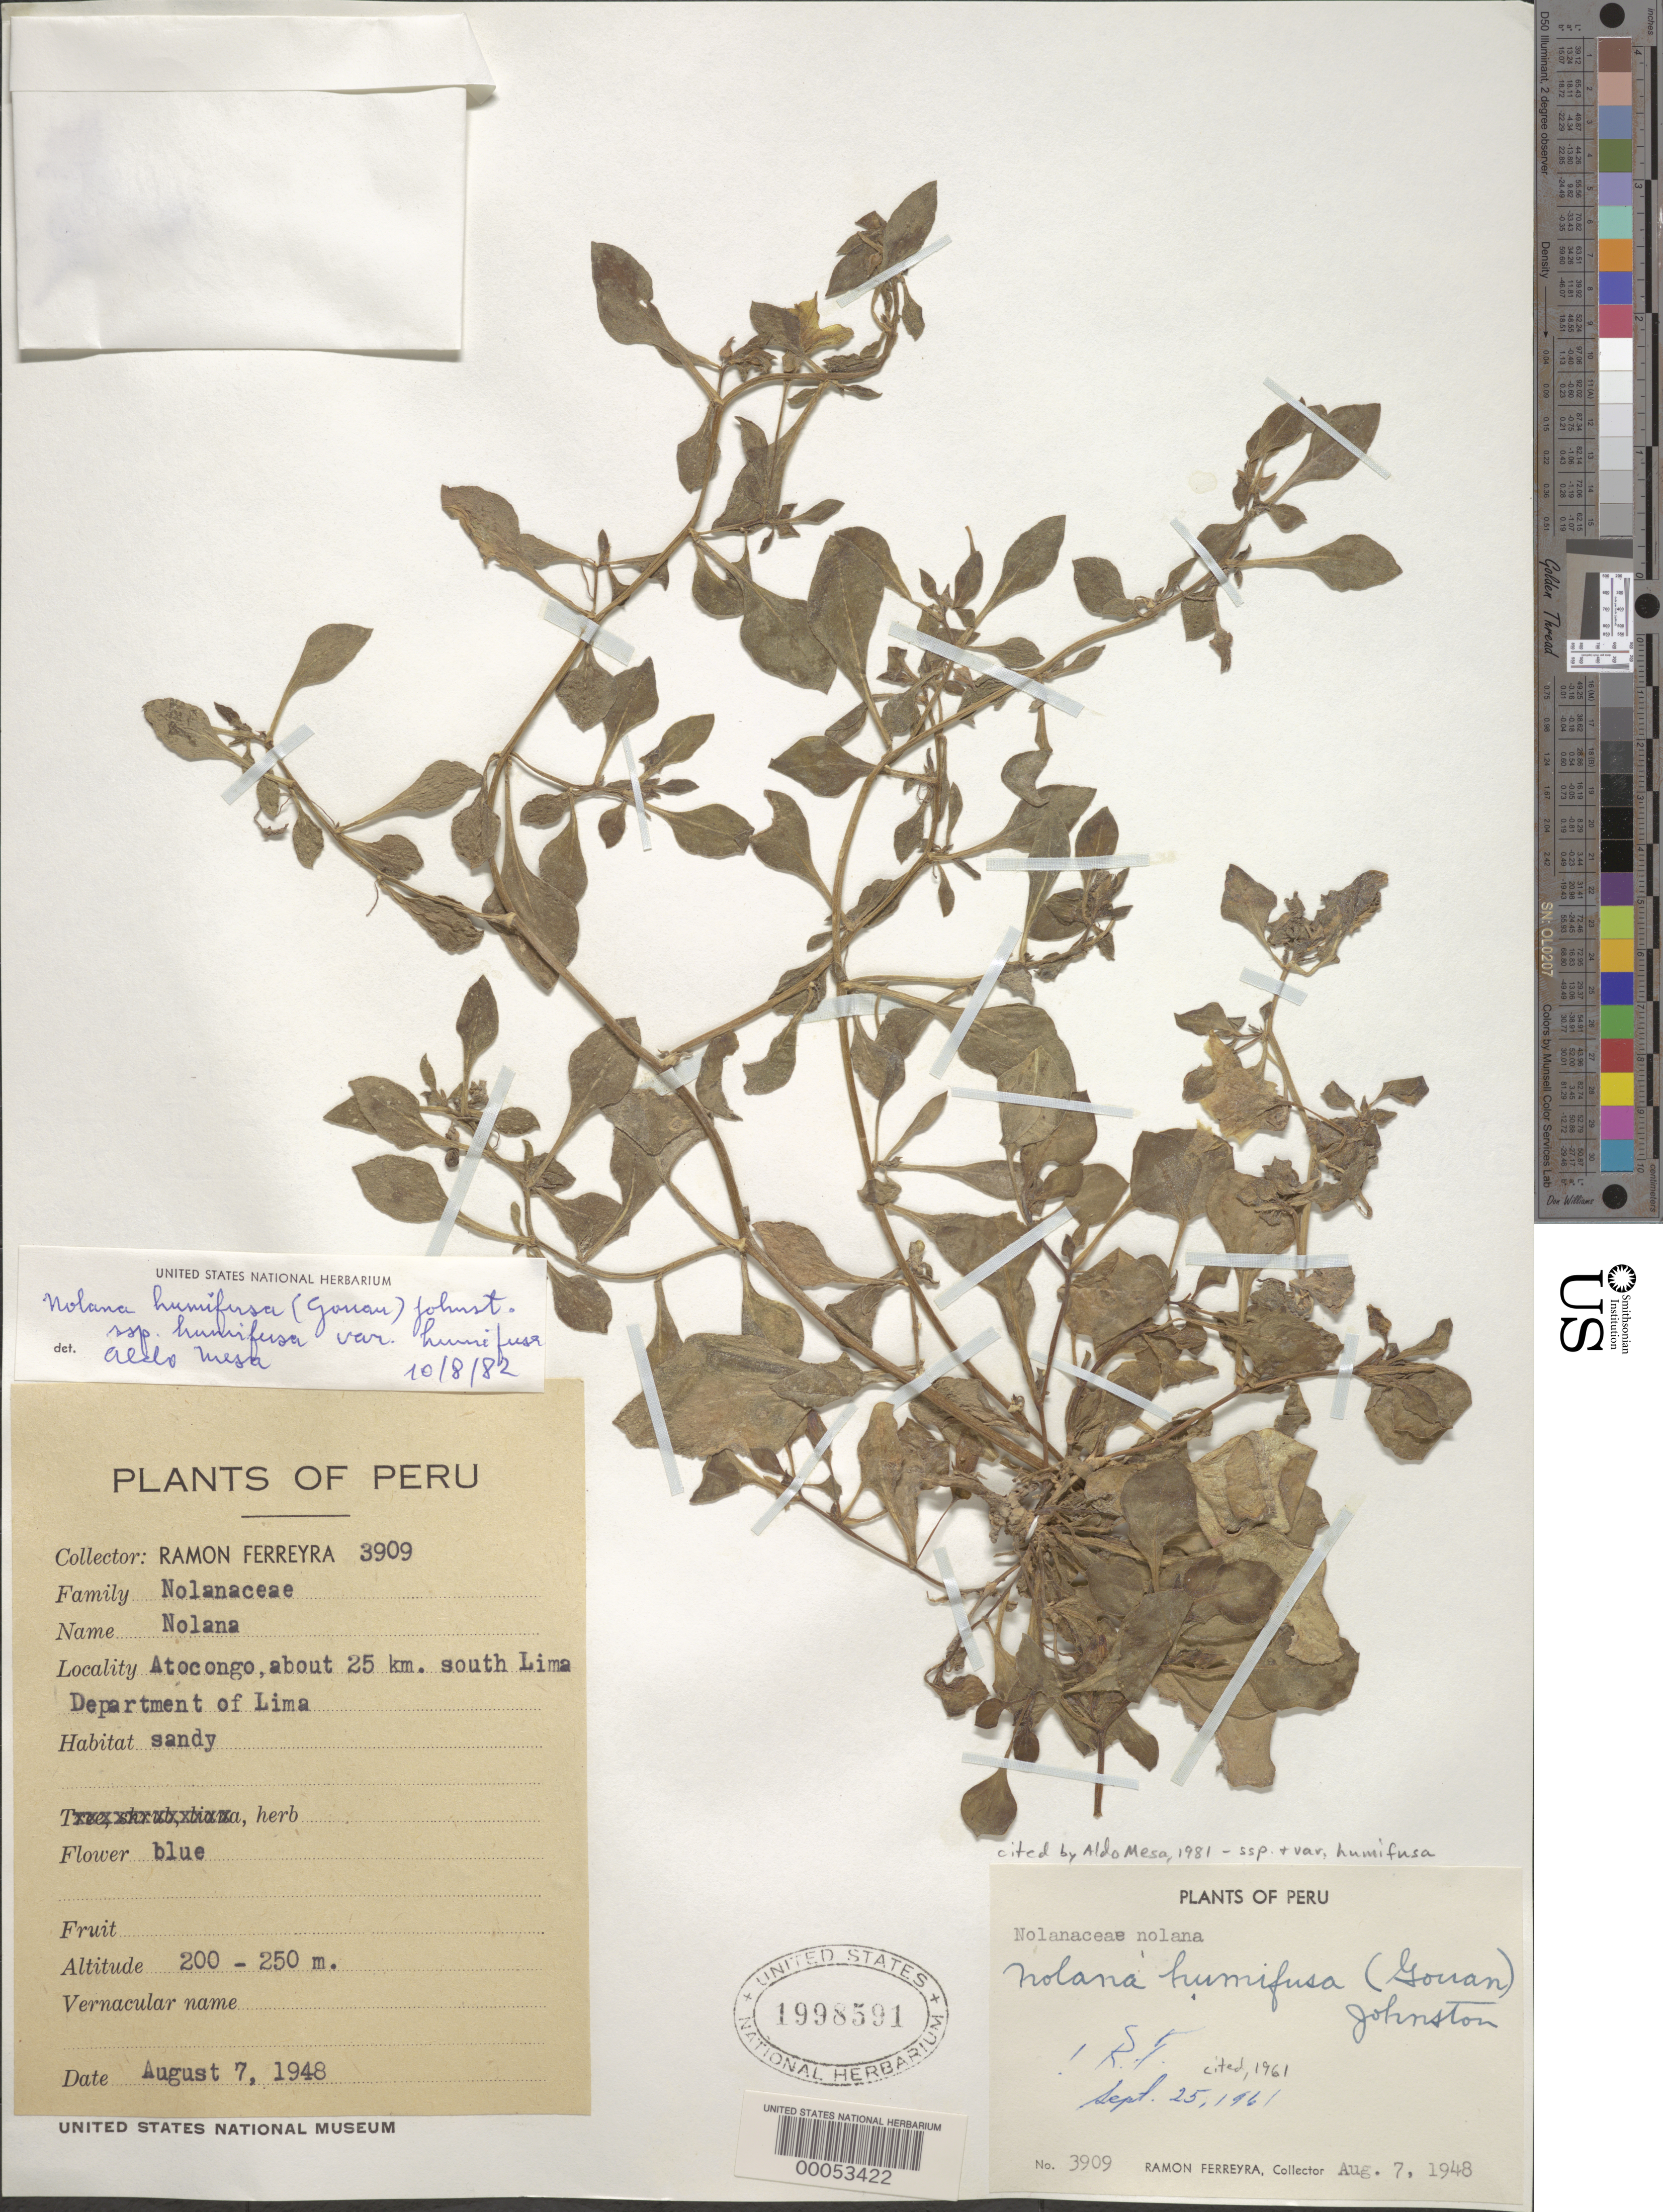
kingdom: Plantae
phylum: Tracheophyta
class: Magnoliopsida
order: Solanales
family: Solanaceae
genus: Nolana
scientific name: Nolana humifusa var. humifusa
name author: (Gouan) I.M. Johnst.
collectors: R. A. Ferreyra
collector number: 3909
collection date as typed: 07 Aug 1948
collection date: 1948-08-07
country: Peru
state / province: Lima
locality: Atocongo, about 25 km s lima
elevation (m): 200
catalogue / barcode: US 1998591